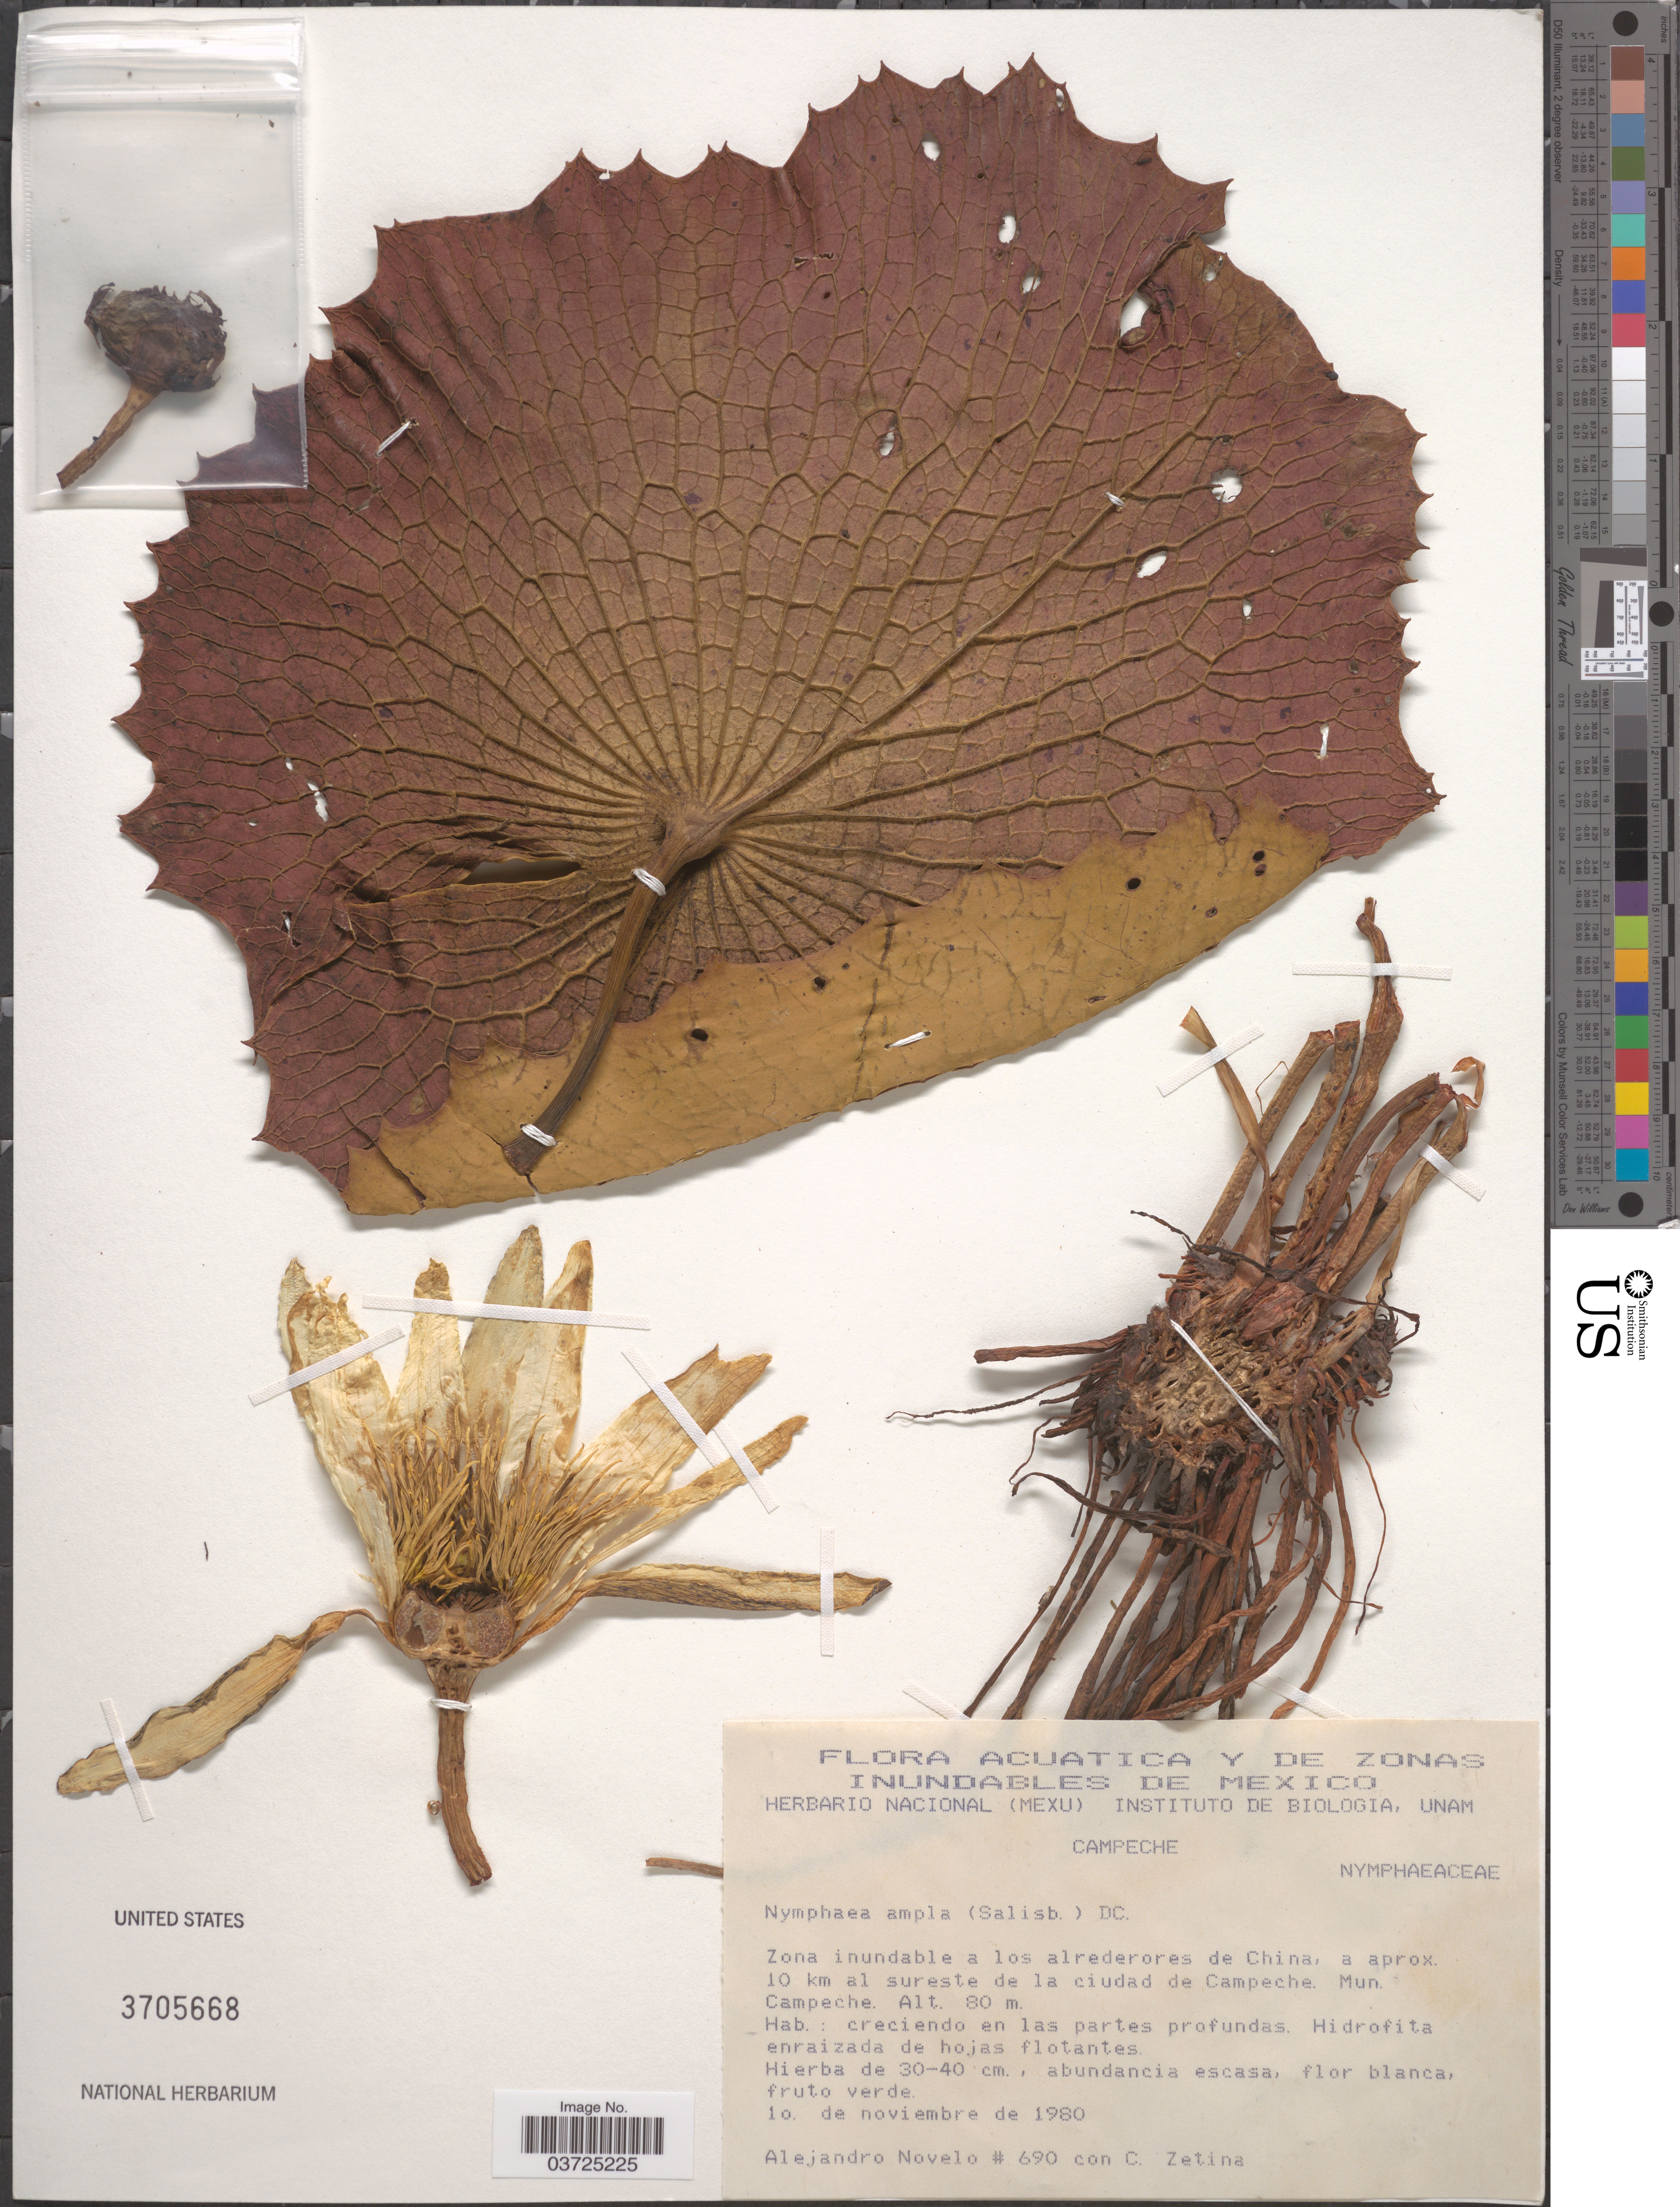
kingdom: Plantae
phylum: Tracheophyta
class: Magnoliopsida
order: Nymphaeales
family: Nymphaeaceae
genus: Nymphaea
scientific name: Nymphaea ampla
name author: (Salisb.) DC.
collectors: A. Novelo & C. Zetina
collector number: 690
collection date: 1980-11-10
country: Mexico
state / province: Campeche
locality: Acuatica y de Zonas Inundables de Mexico. Zona inundable a los alrededores de China, a aprox. 10 km al sureste de la ciudad de Campeche. Mun. Campeche.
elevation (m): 80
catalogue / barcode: US 3705668